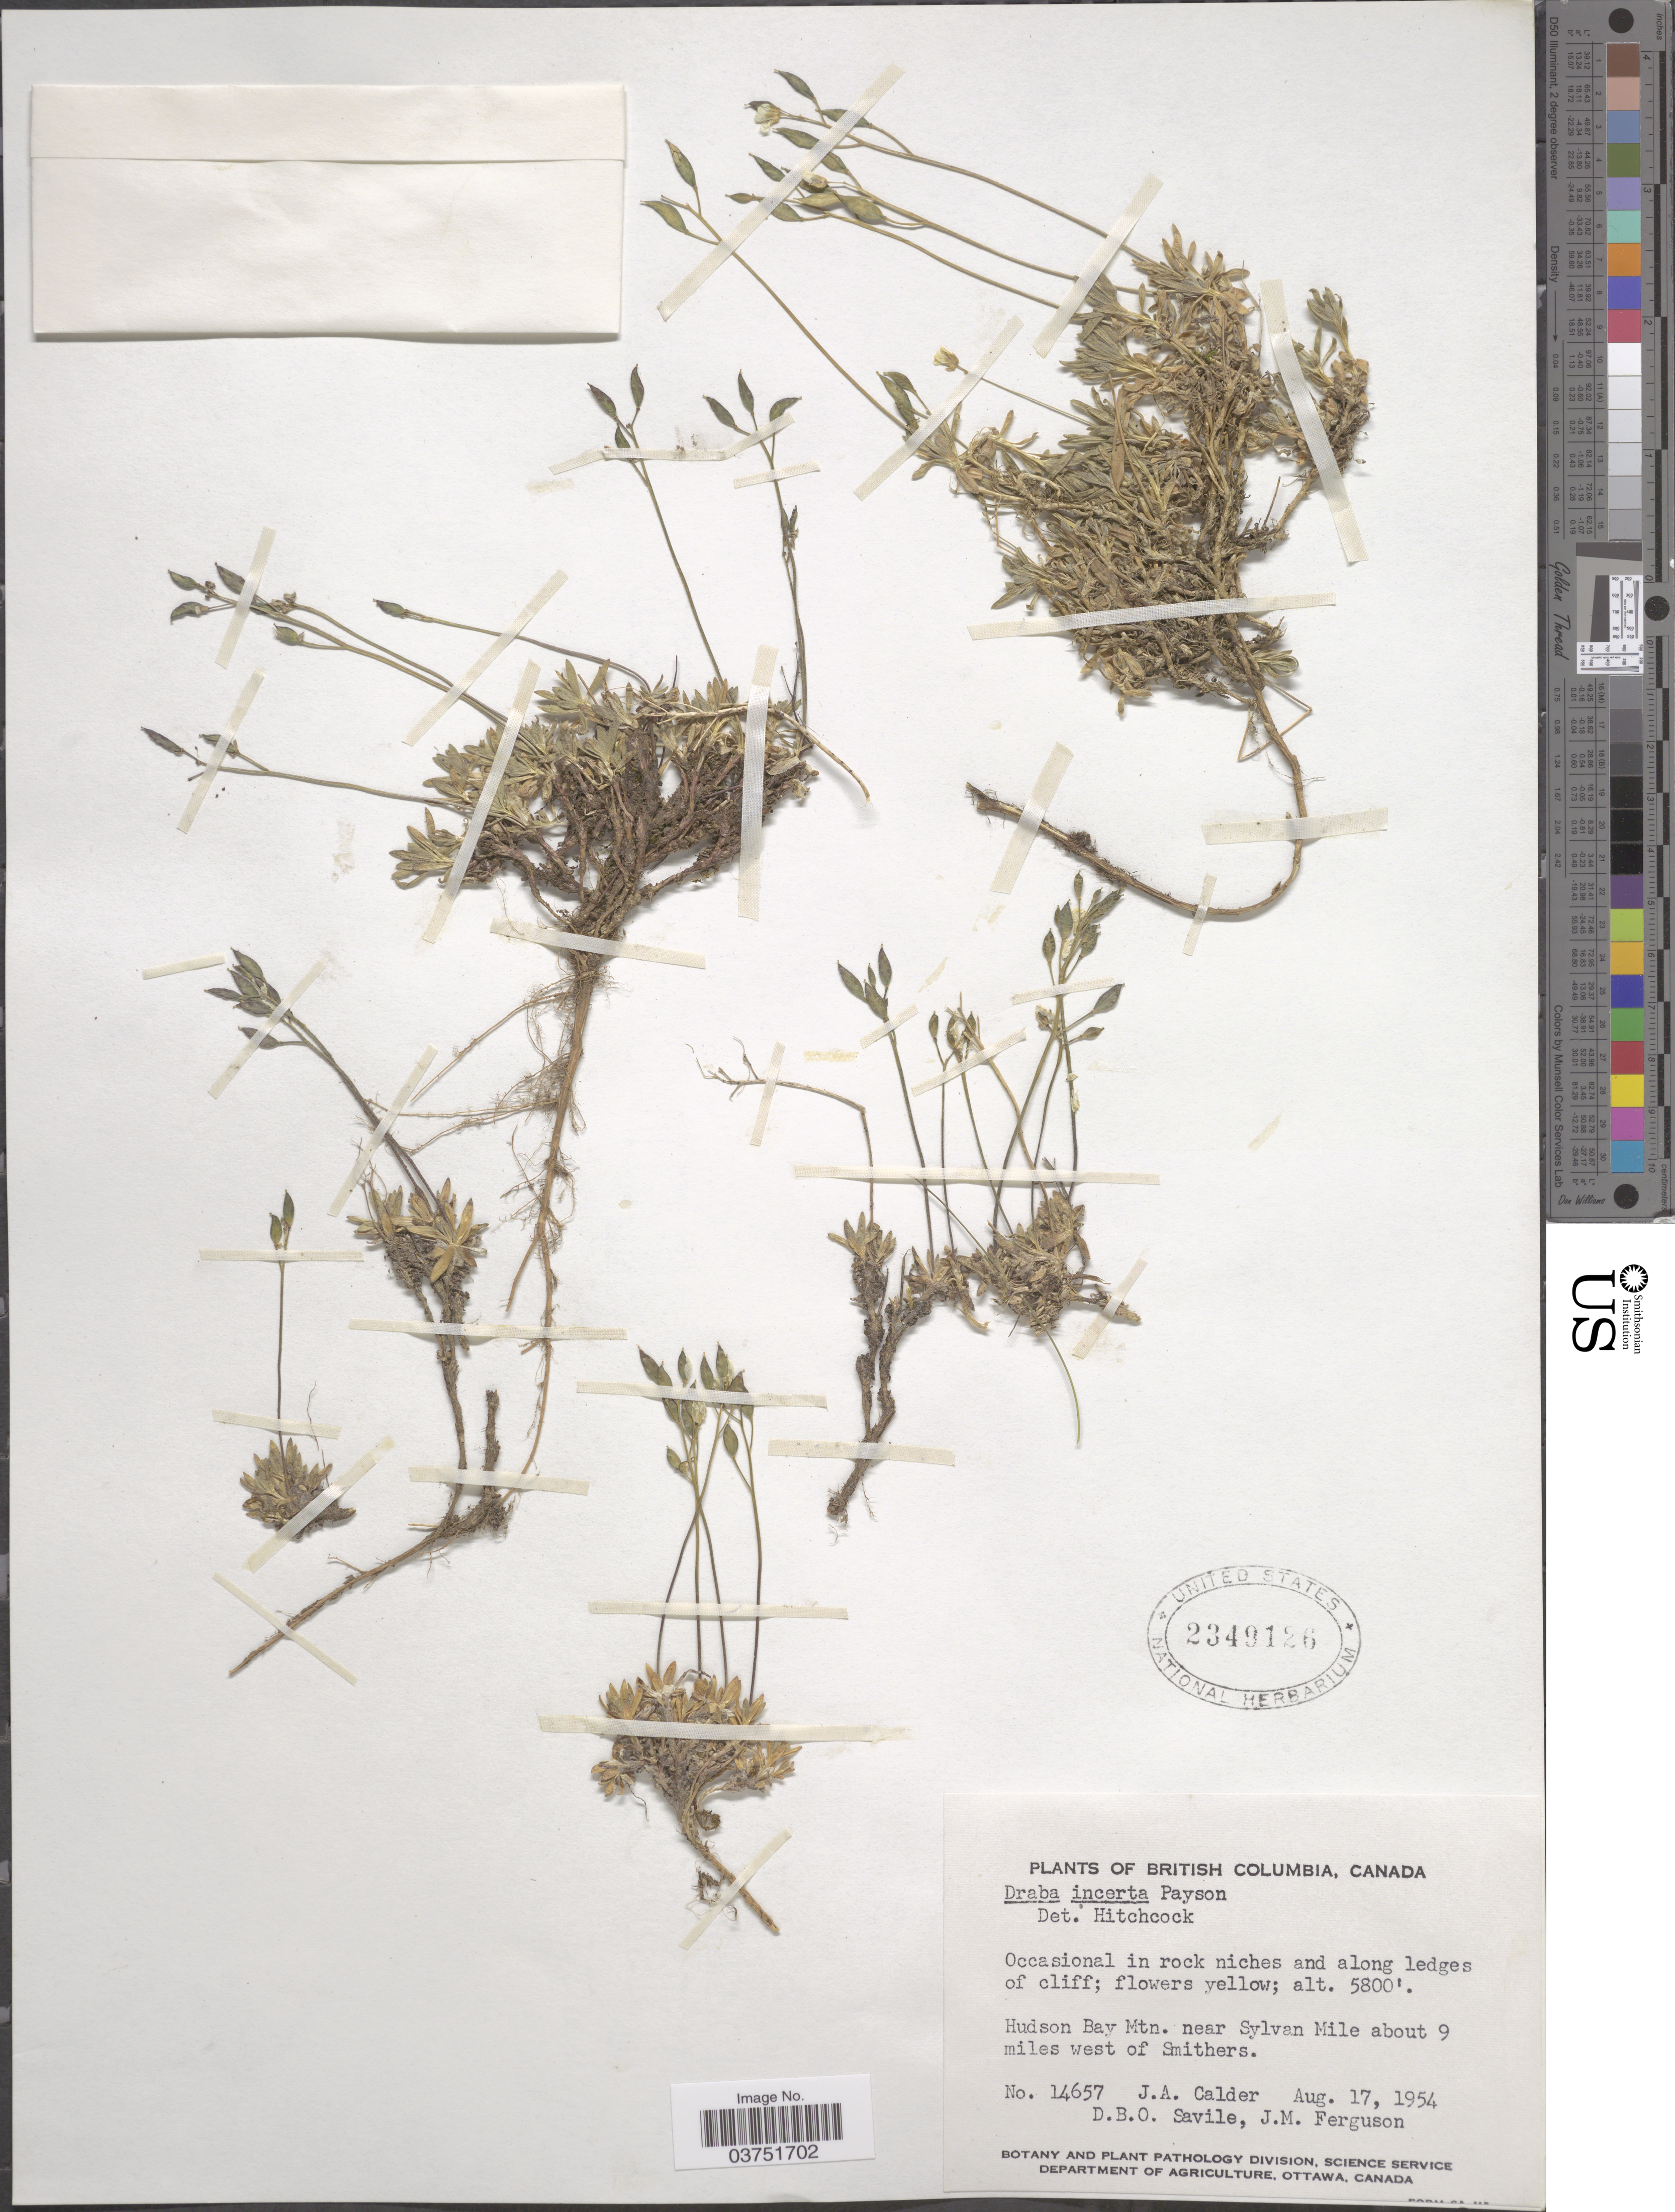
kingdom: Plantae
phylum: Tracheophyta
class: Magnoliopsida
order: Brassicales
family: Brassicaceae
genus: Draba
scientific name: Draba incerta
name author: Payson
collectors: J. A. Calder, D. Savile & J. M. Ferguson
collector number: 14657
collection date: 1954-08-17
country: Canada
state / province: British Columbia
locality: Hudson Bay Mtn. near Sylvan Mile about 9 miles west of Smithers.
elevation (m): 1768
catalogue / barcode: US 2349126